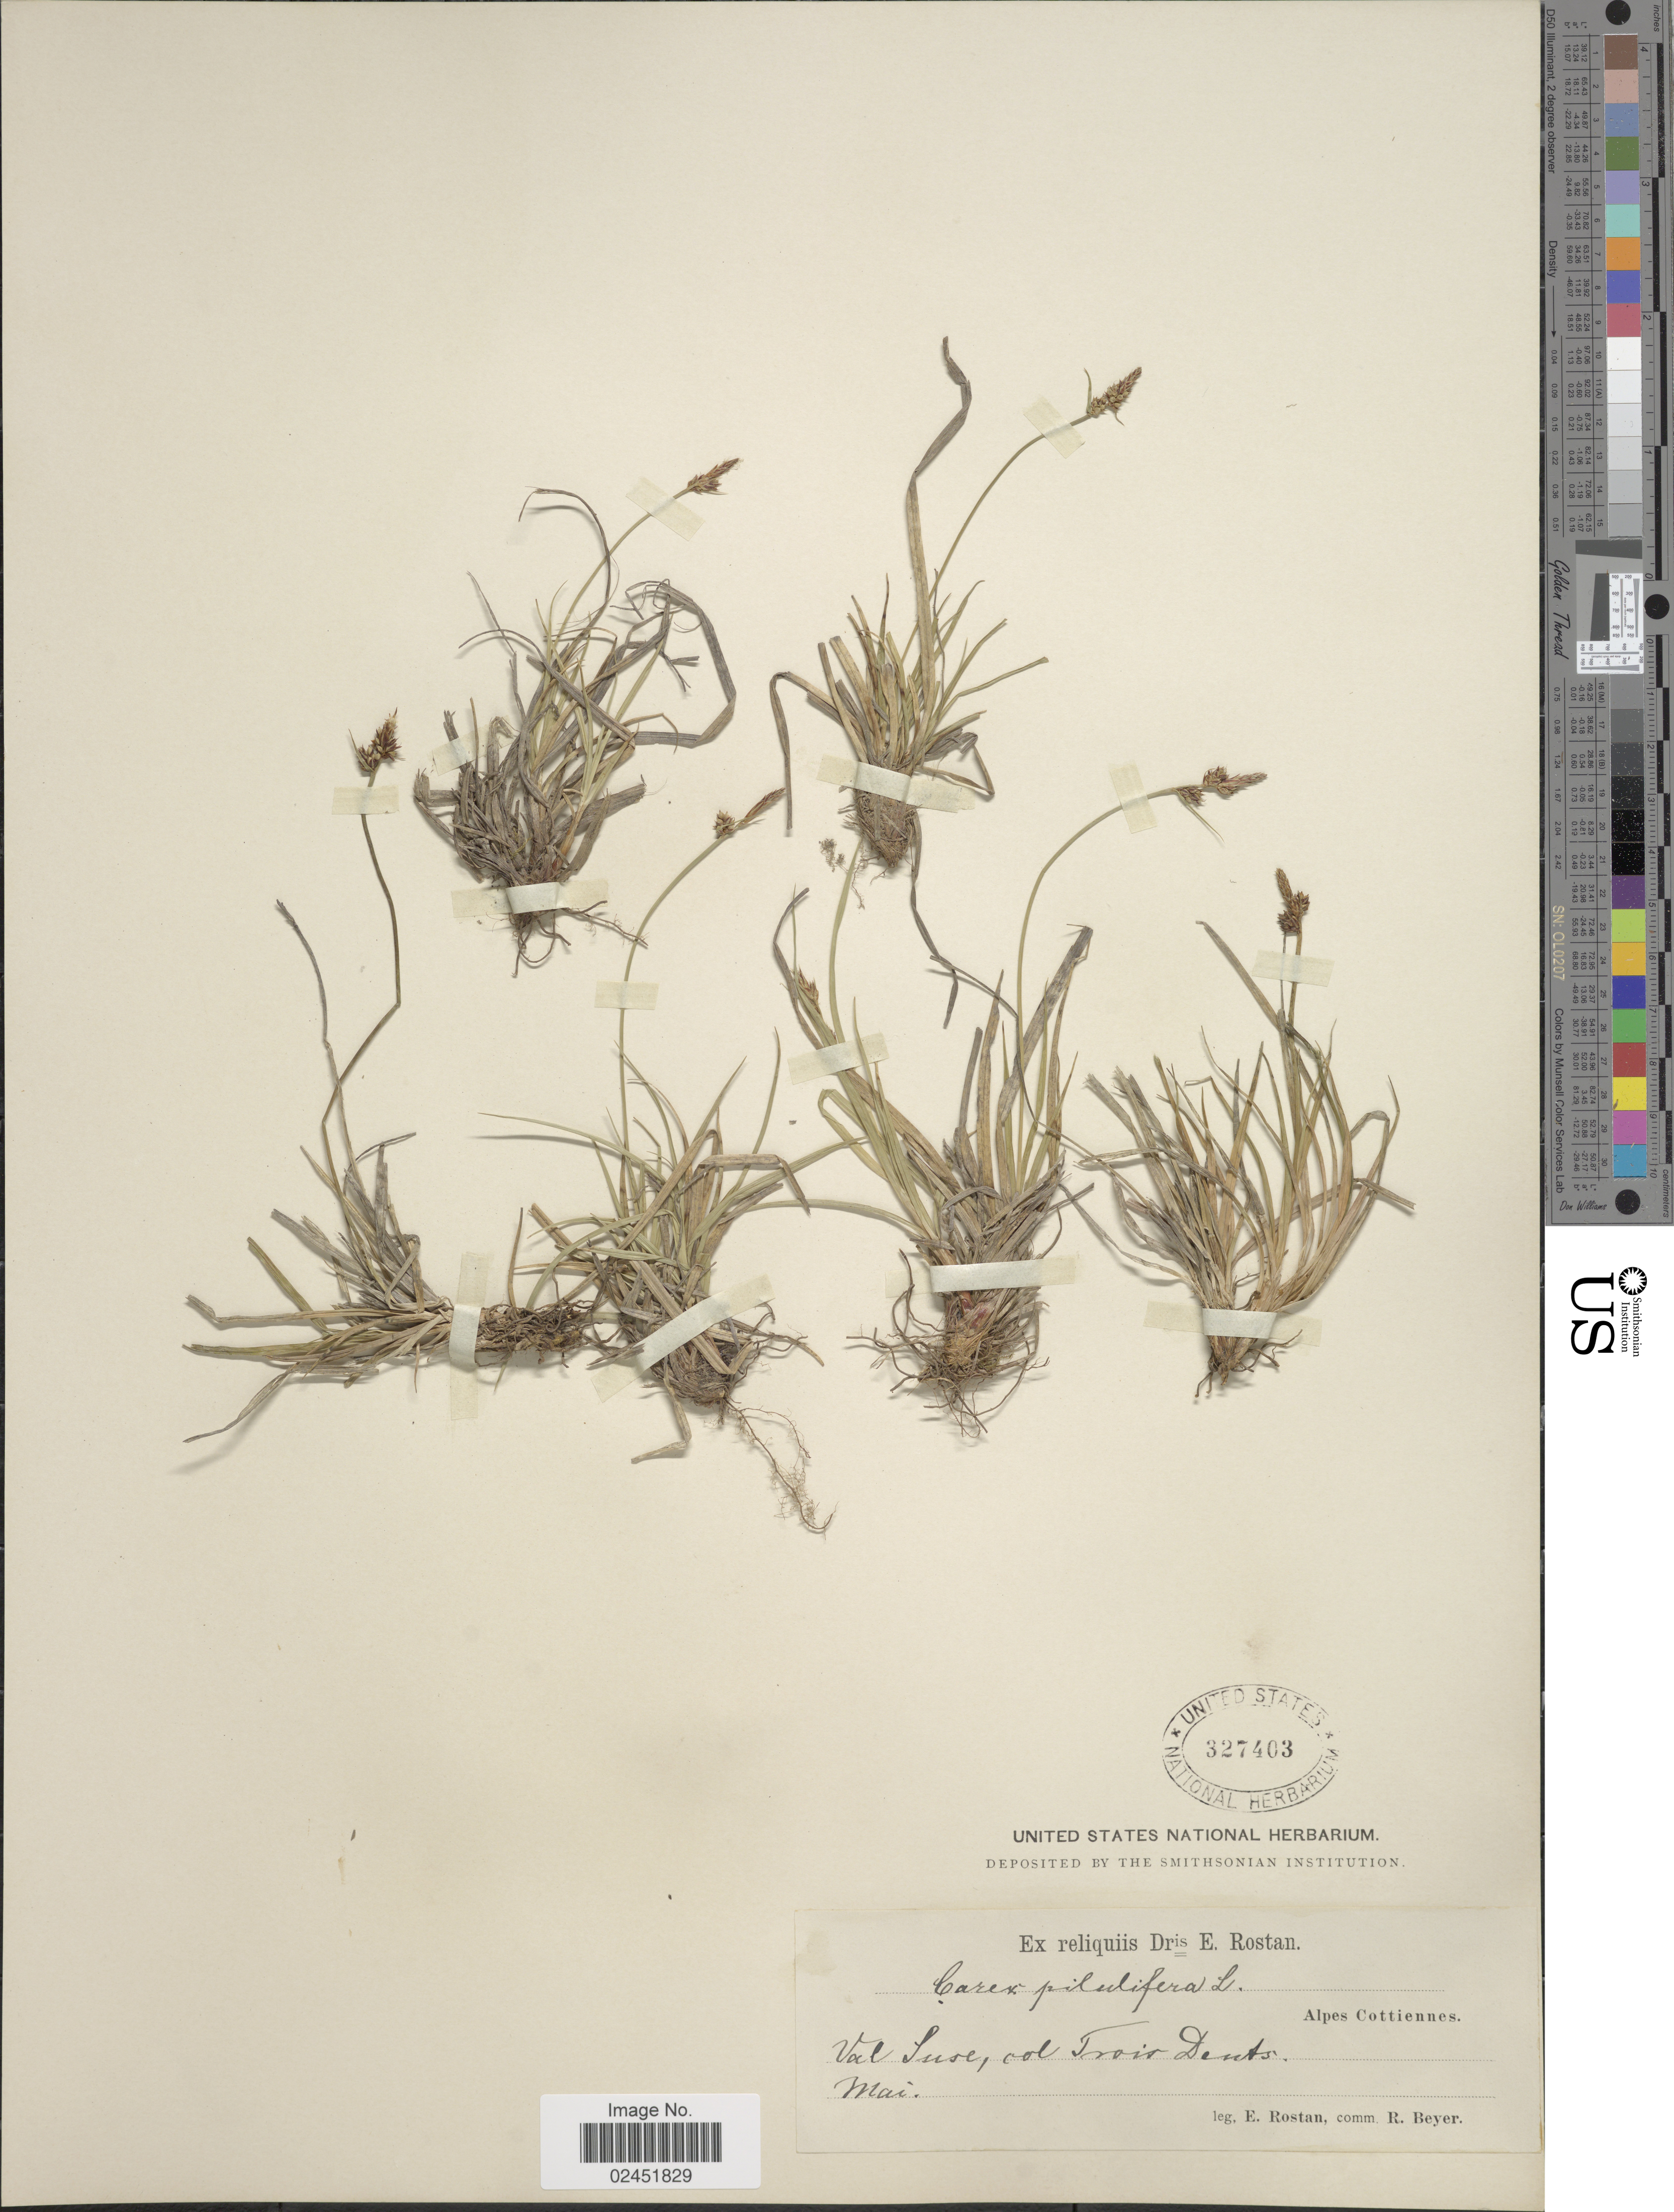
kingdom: Plantae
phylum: Tracheophyta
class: Liliopsida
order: Poales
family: Cyperaceae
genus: Carex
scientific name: Carex pilulifera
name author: L.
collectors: E. Rostan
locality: Alpes Cottiennes. Val Suse, col. Trois Dents.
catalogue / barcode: US 327403